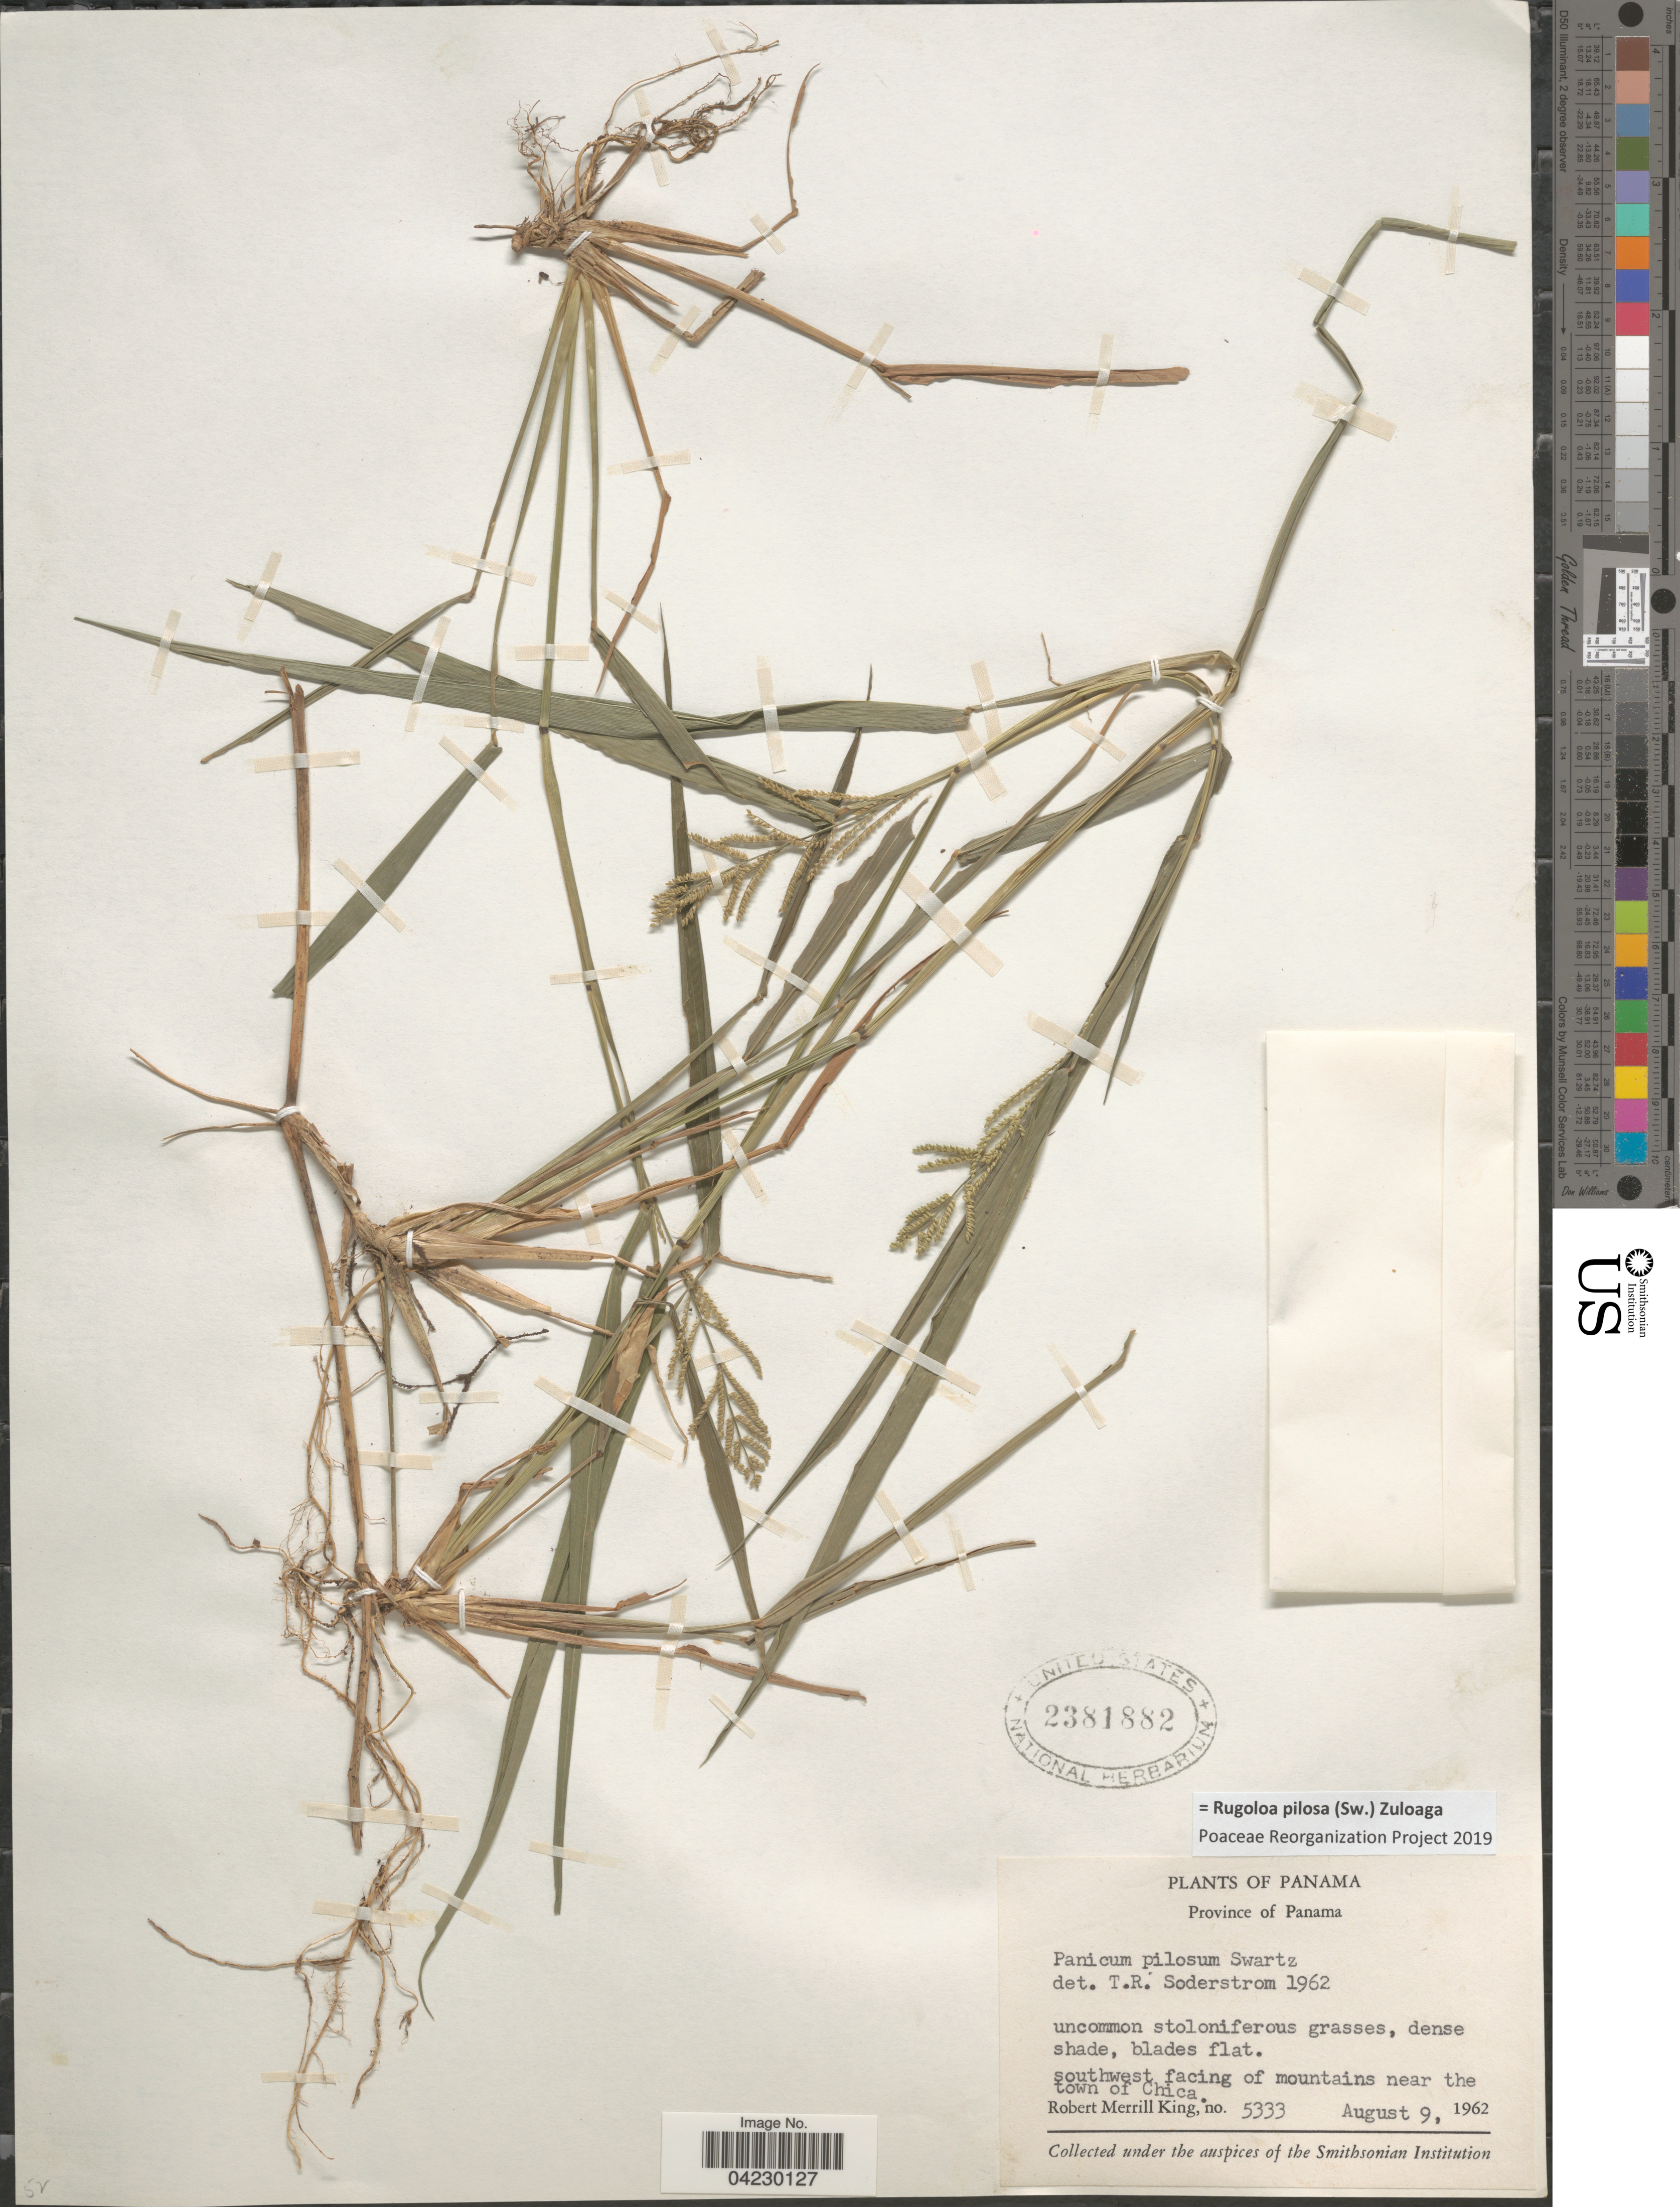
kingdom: Plantae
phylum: Tracheophyta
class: Liliopsida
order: Poales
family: Poaceae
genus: Rugoloa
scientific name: Rugoloa pilosa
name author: (Sw.) Zuloaga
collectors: R. M. King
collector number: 5333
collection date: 1962-08-09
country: Panama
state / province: Panamá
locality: Southwest facing of mountains near the town of Chica.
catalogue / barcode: US 2381882